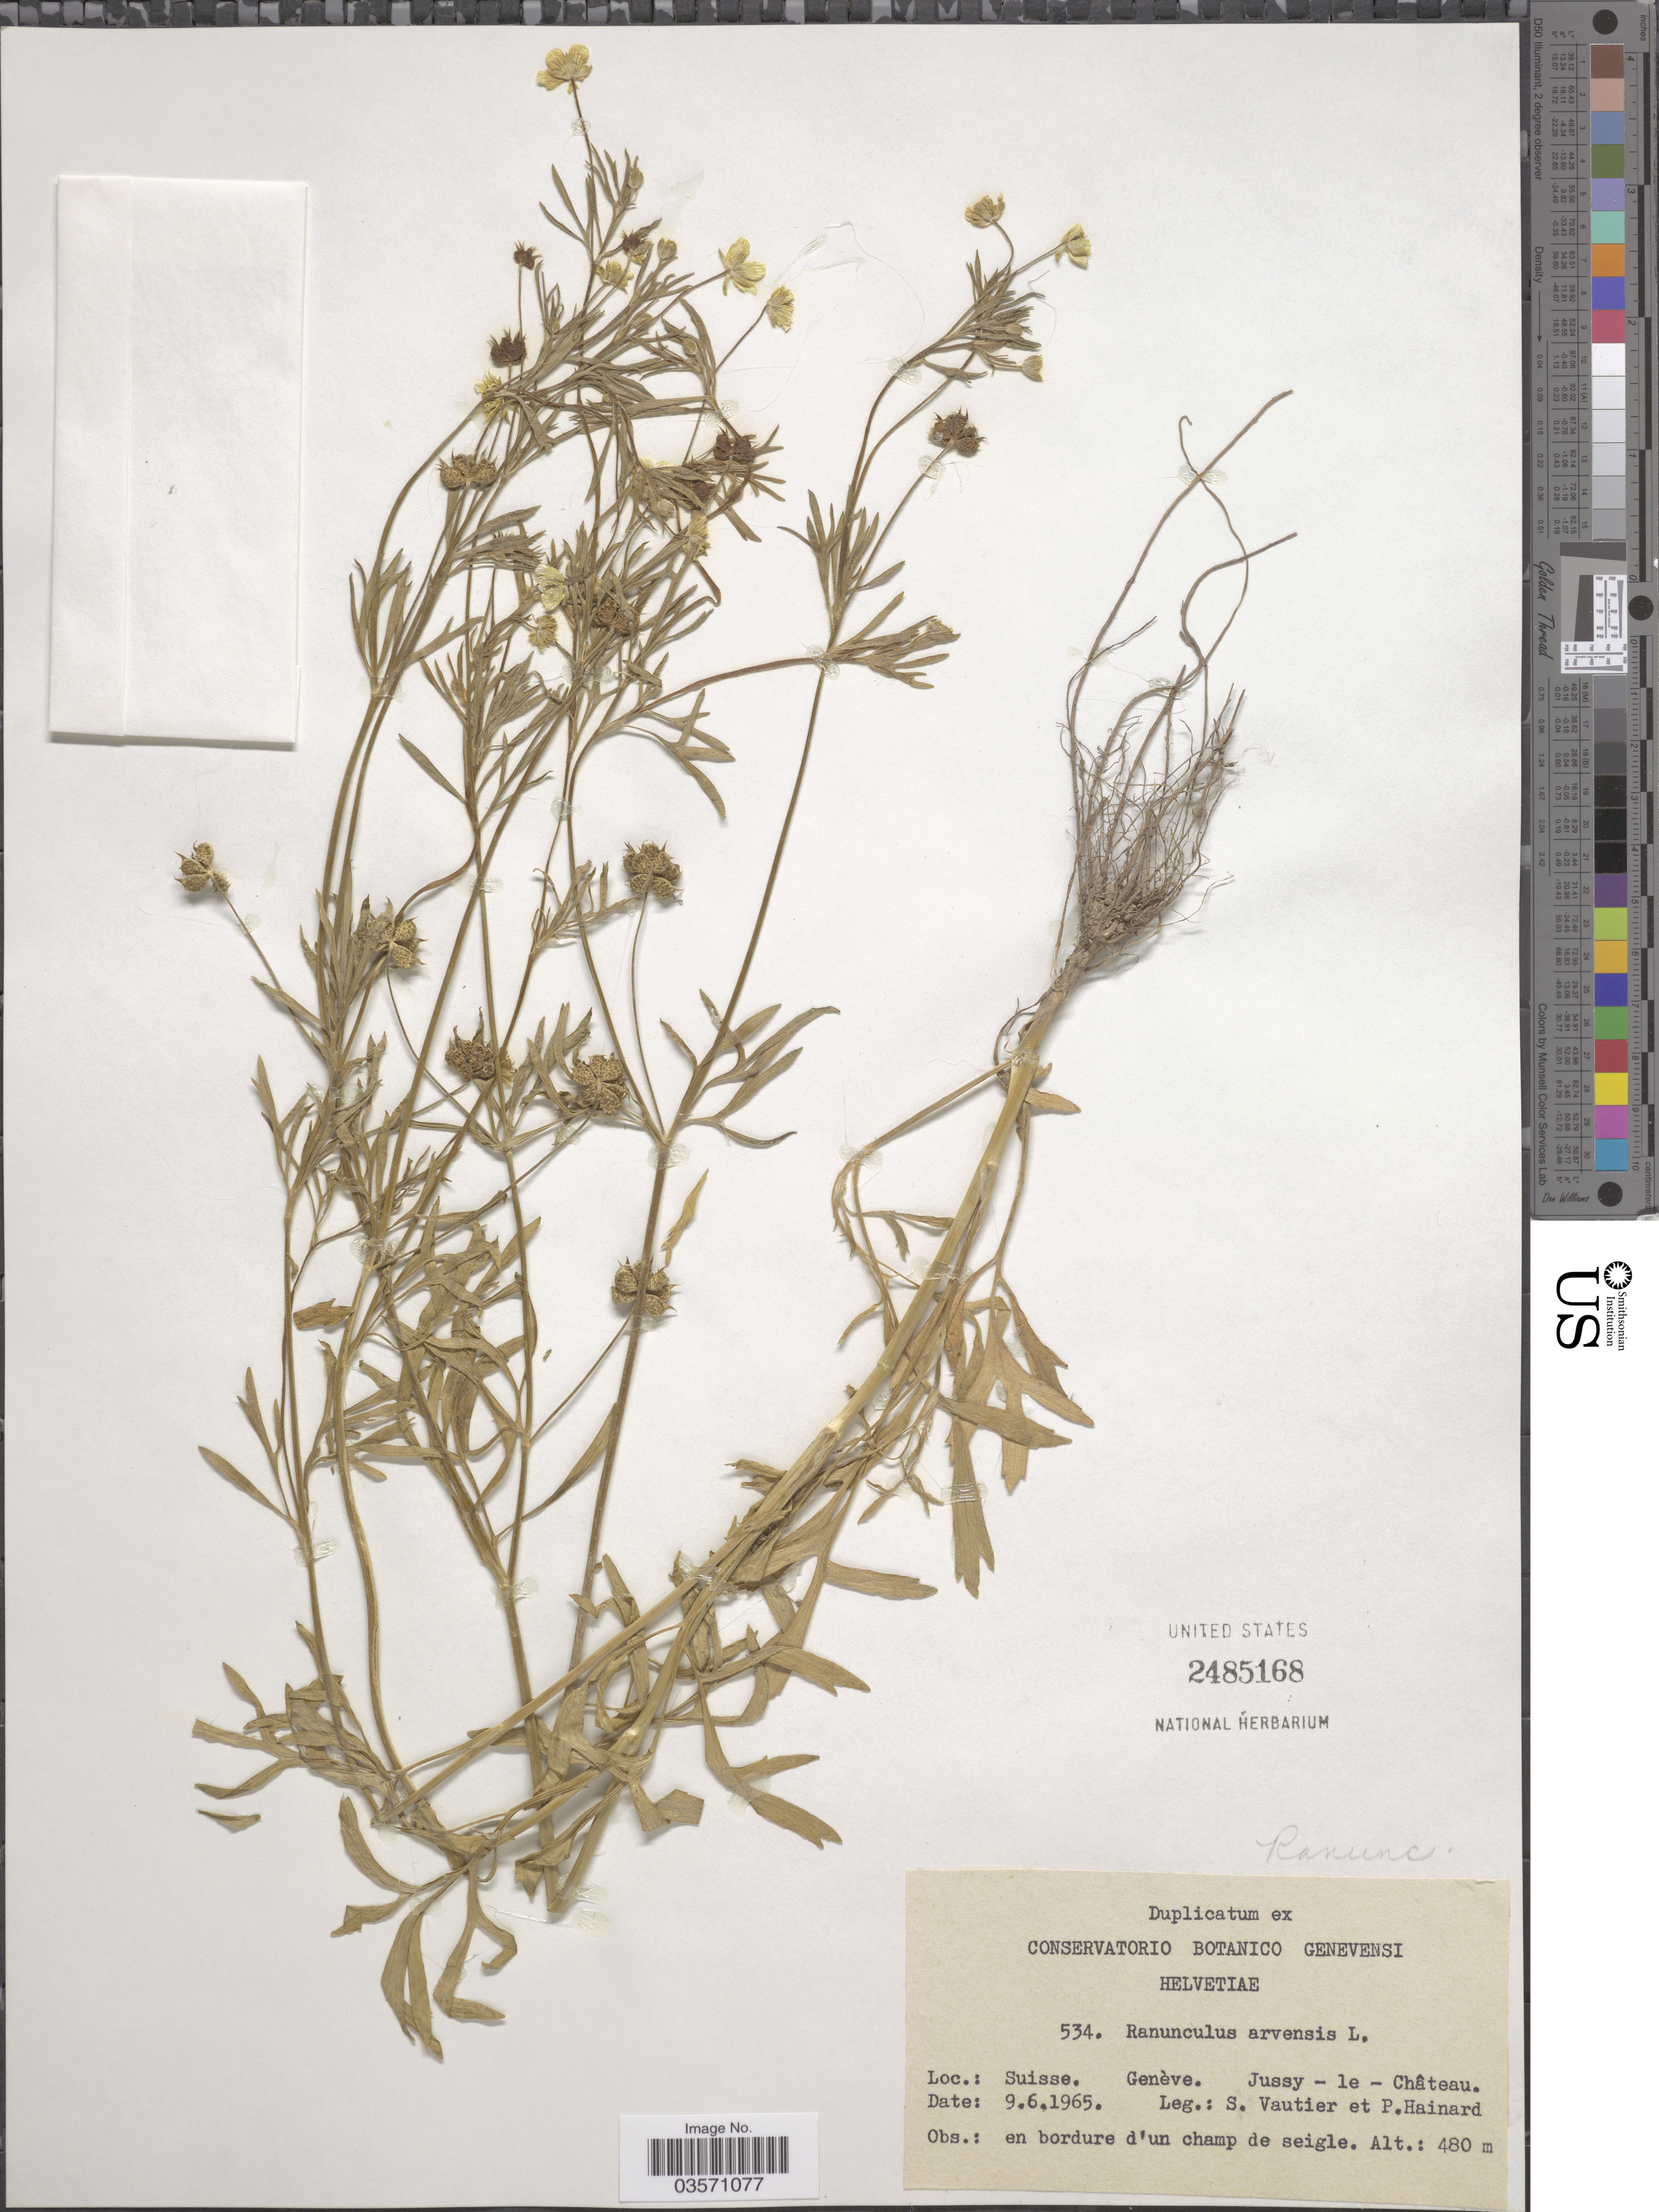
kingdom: Plantae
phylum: Tracheophyta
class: Magnoliopsida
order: Ranunculales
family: Ranunculaceae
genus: Ranunculus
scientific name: Ranunculus arvensis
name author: L.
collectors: S. Vautier & P. Hainard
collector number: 534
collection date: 1965-06-09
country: Switzerland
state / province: Genève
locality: Suisse. Genève. Jussy - le - Château.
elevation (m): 480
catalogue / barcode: US 2485168